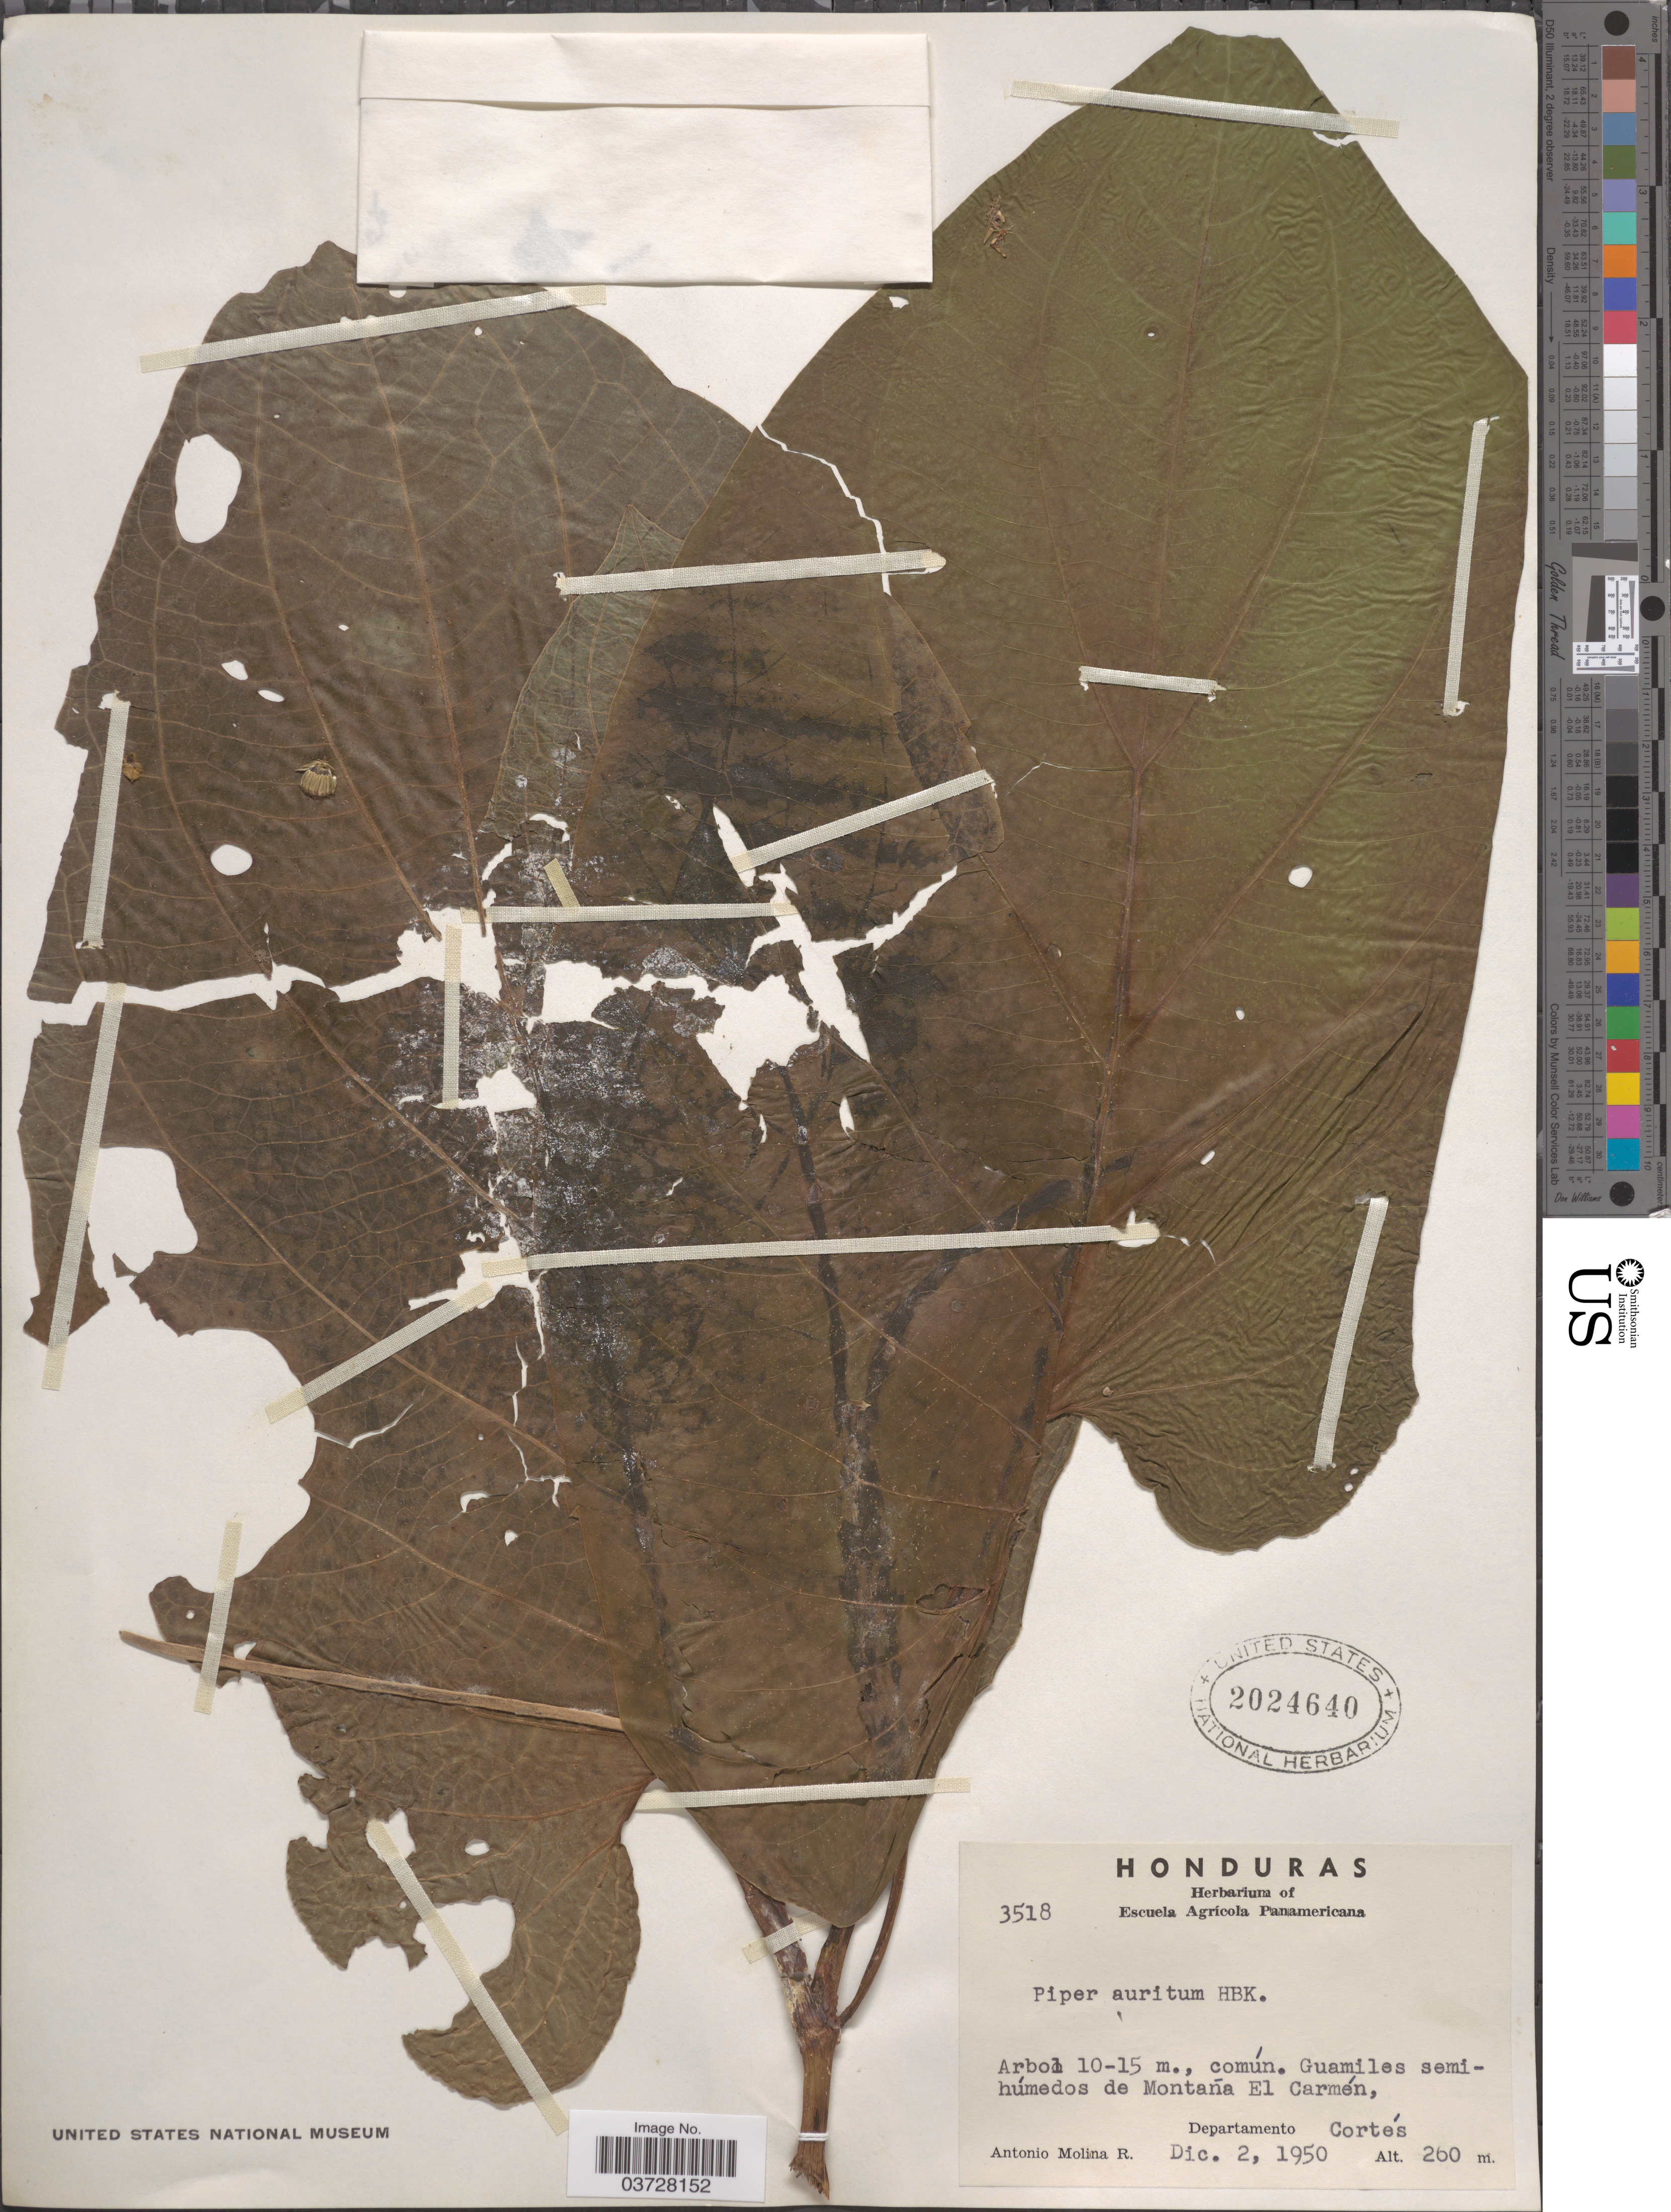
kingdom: Plantae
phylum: Tracheophyta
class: Magnoliopsida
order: Piperales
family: Piperaceae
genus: Piper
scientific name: Piper auritum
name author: Kunth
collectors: A. Molina R.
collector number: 3518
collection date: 1950-12-02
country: Honduras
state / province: Cortes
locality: Guamiles semi-húmedos de Montaña El Carmén, Departamento Cortés.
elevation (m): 260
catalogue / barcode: US 2024640